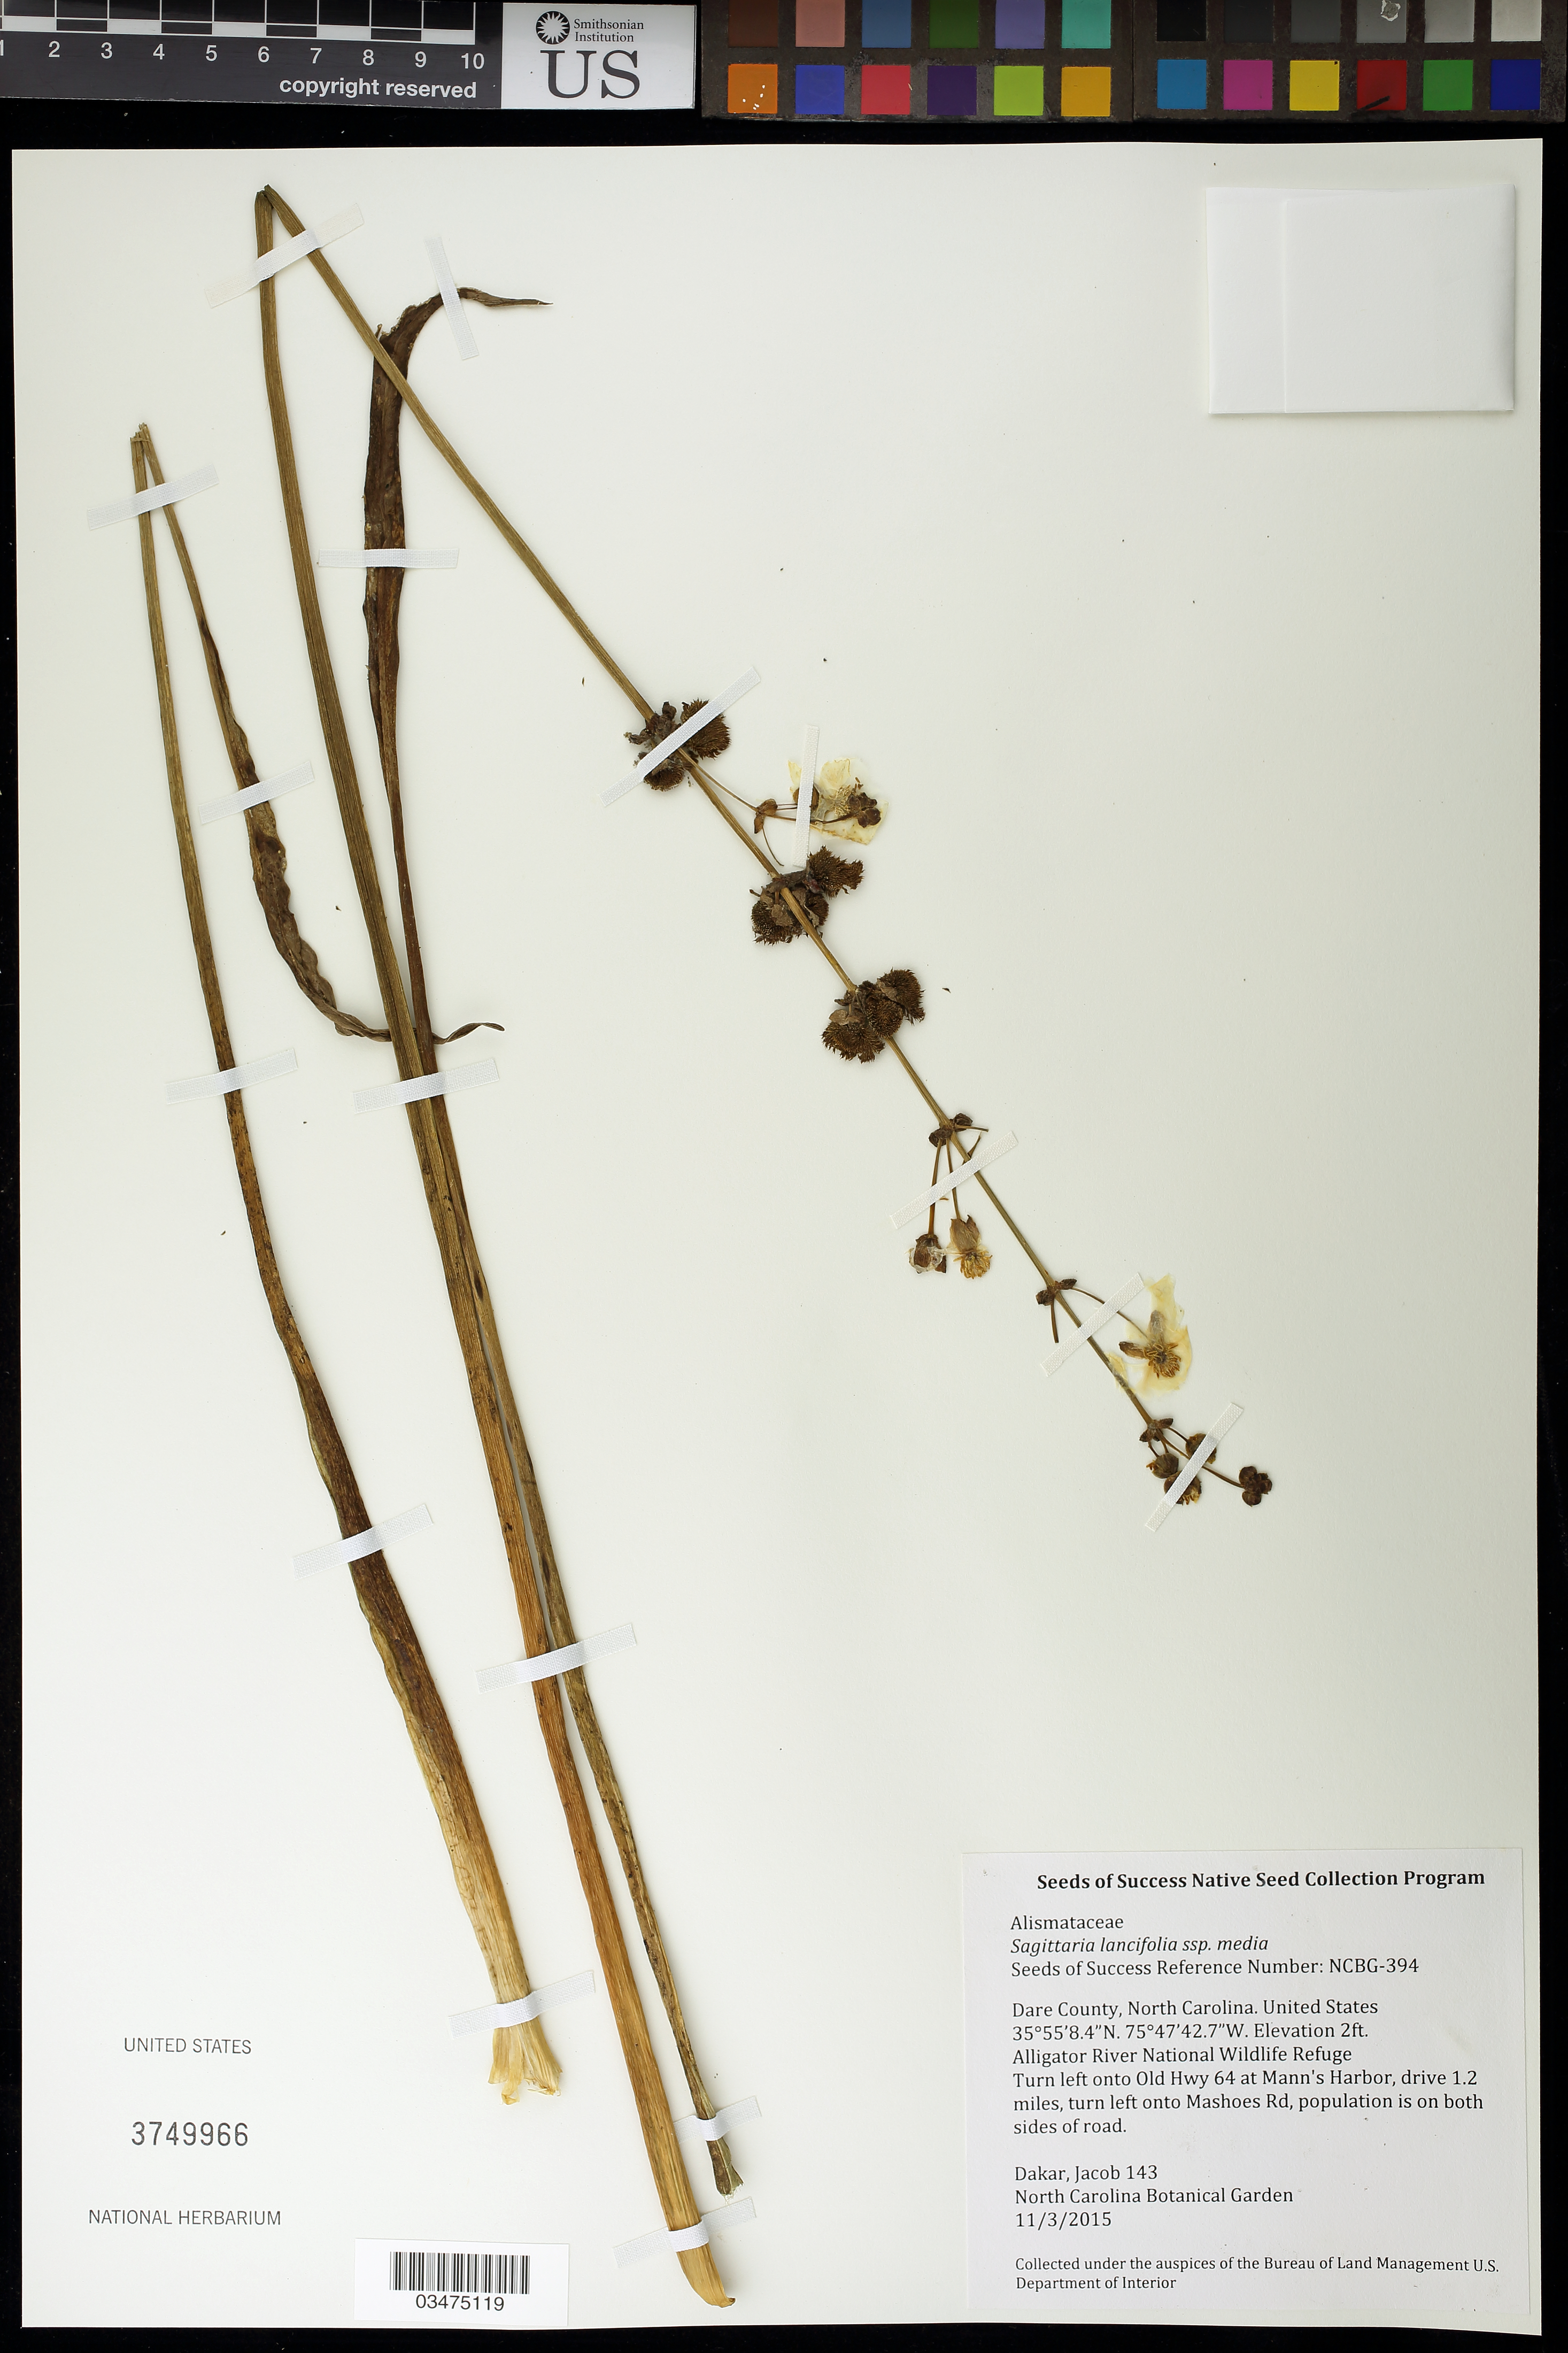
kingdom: Plantae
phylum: Tracheophyta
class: Liliopsida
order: Alismatales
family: Alismataceae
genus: Sagittaria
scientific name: Sagittaria lancifolia subsp. media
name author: (Micheli) Bogin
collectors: J. Dakar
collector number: NCBG-394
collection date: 2015-11-03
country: United States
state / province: North Carolina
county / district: Dare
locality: Alligator River National Wildlife Refuge, both sides of Mashoes Rd.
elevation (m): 1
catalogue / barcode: US 3749966